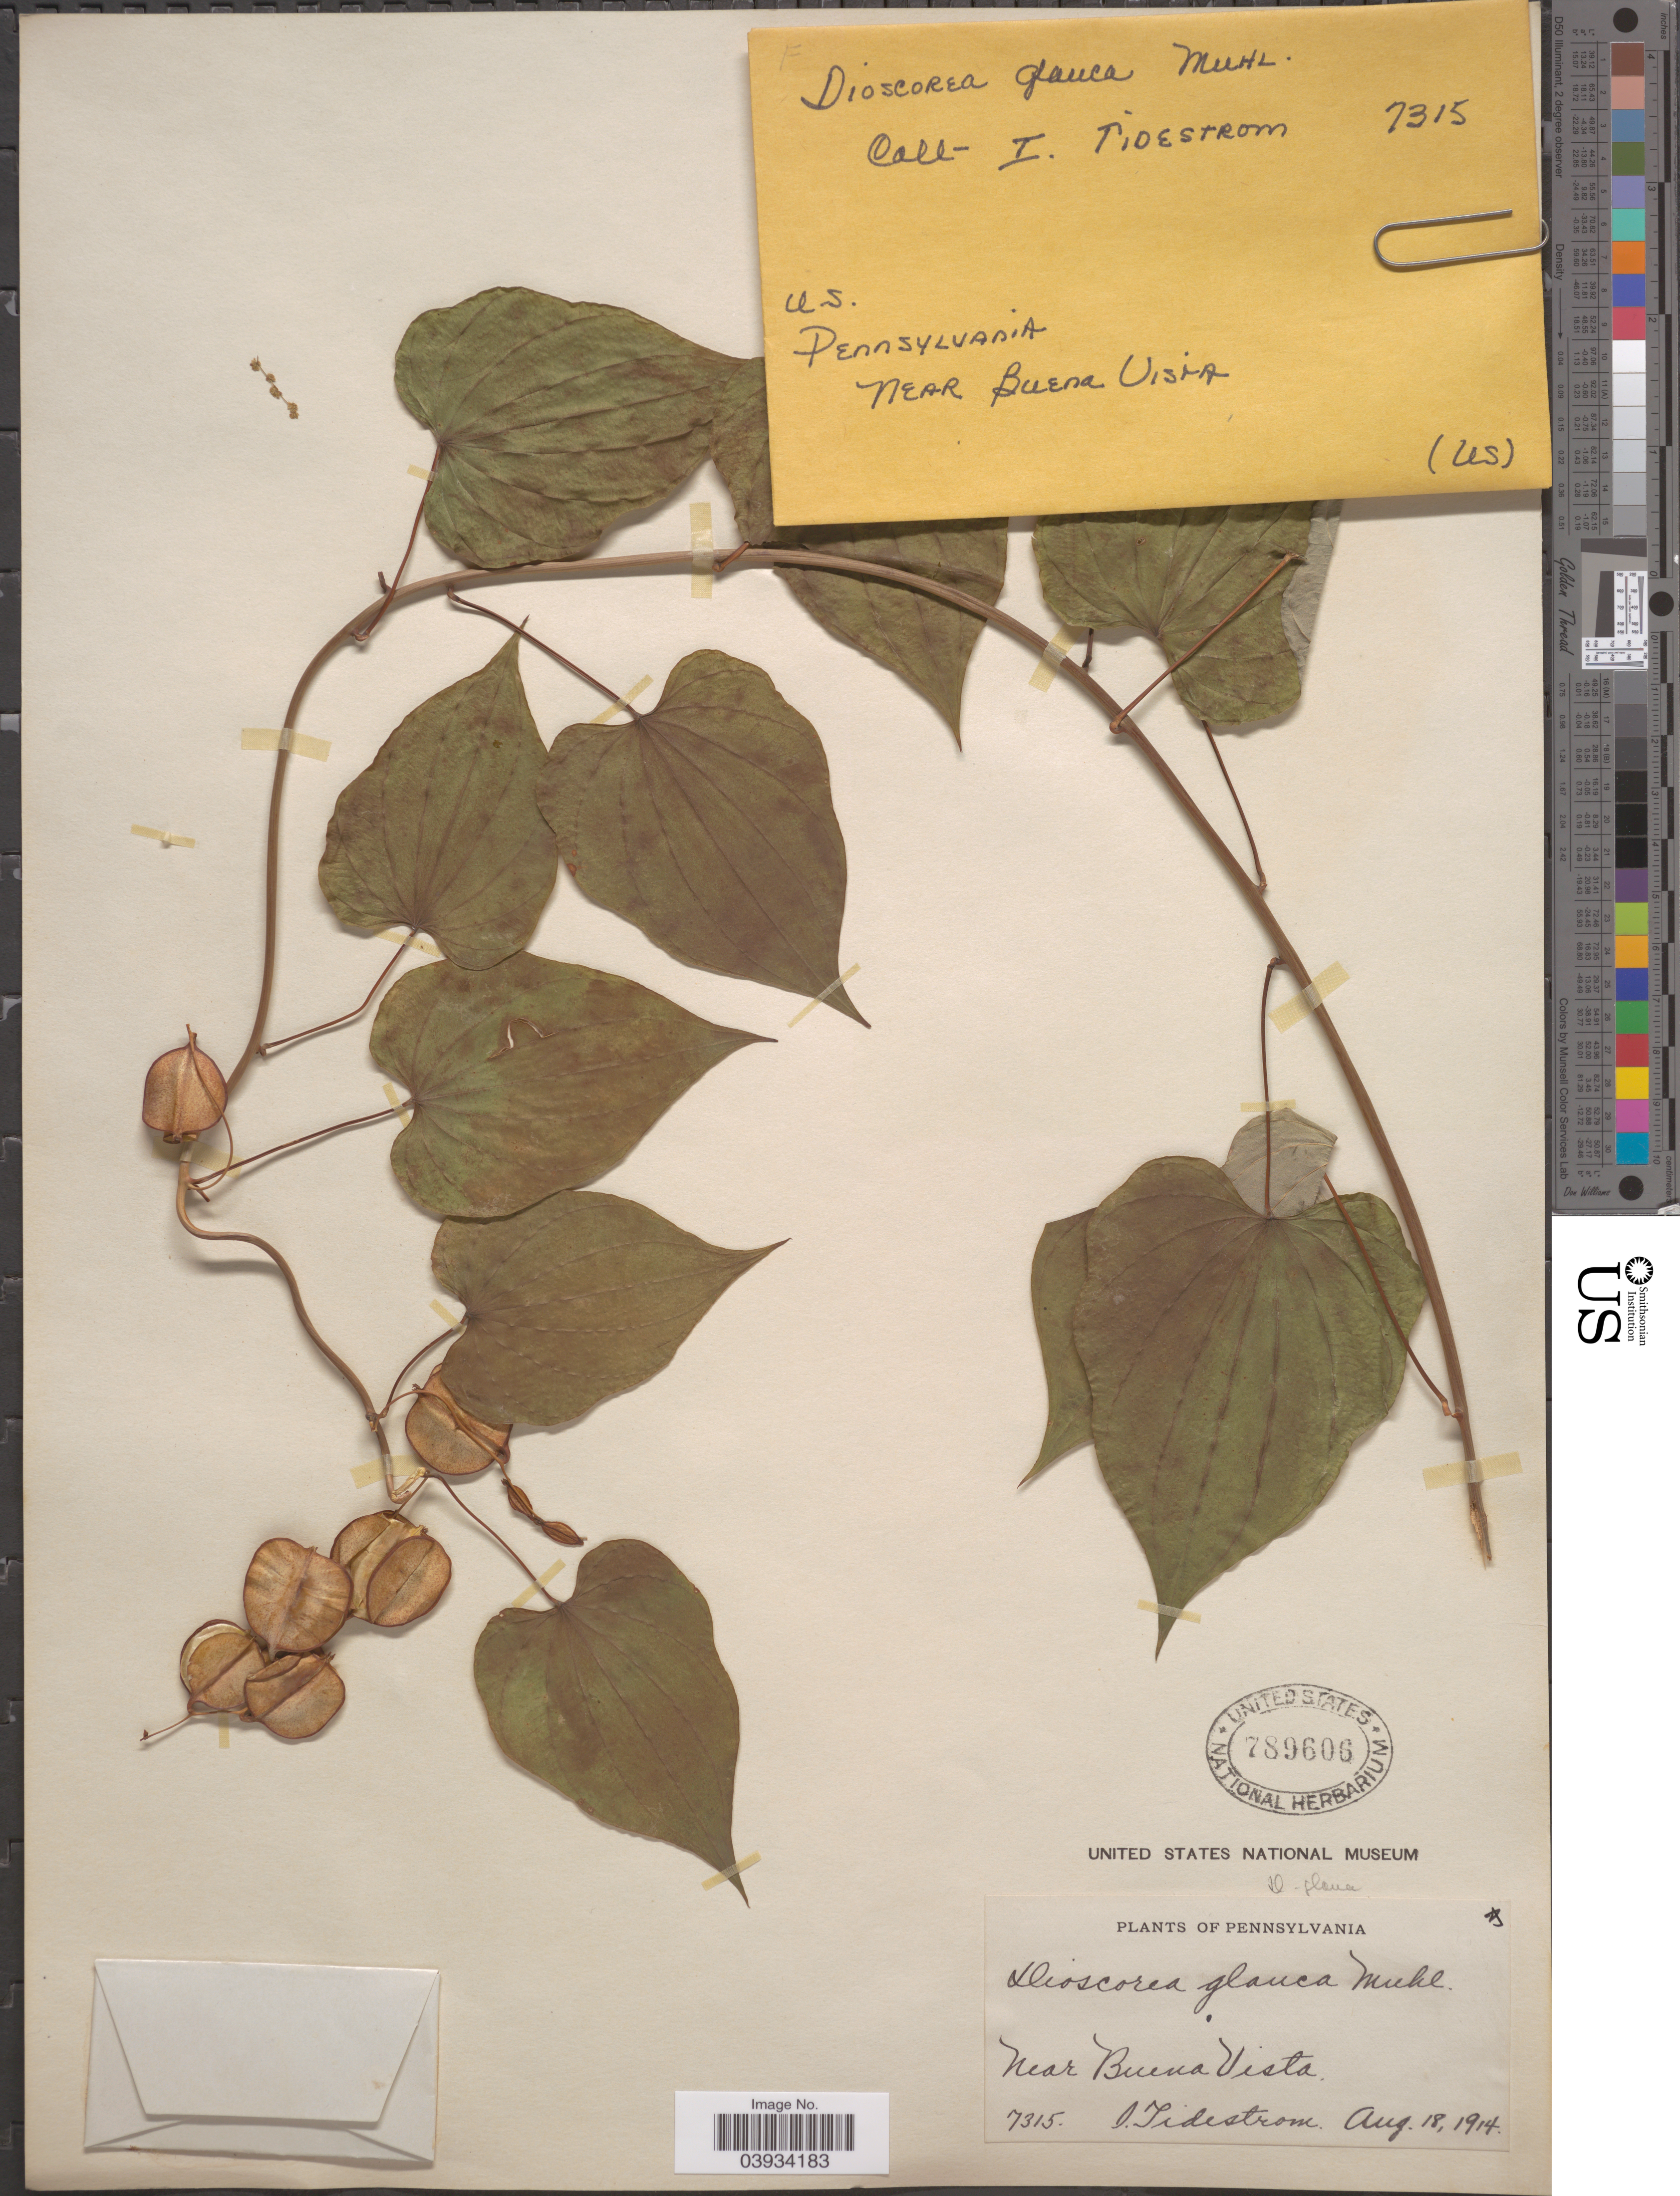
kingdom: Plantae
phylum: Tracheophyta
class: Liliopsida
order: Dioscoreales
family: Dioscoreaceae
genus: Dioscorea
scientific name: Dioscorea villosa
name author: L.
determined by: Strong, M. T., (US), Smithsonian Institution - National Museum of Natural History (UNITED STATES)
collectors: I. F. Tidestrom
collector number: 7315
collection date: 1914-08-18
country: United States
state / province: Pennsylvania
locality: Near Buena Vista.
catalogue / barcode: US 789606